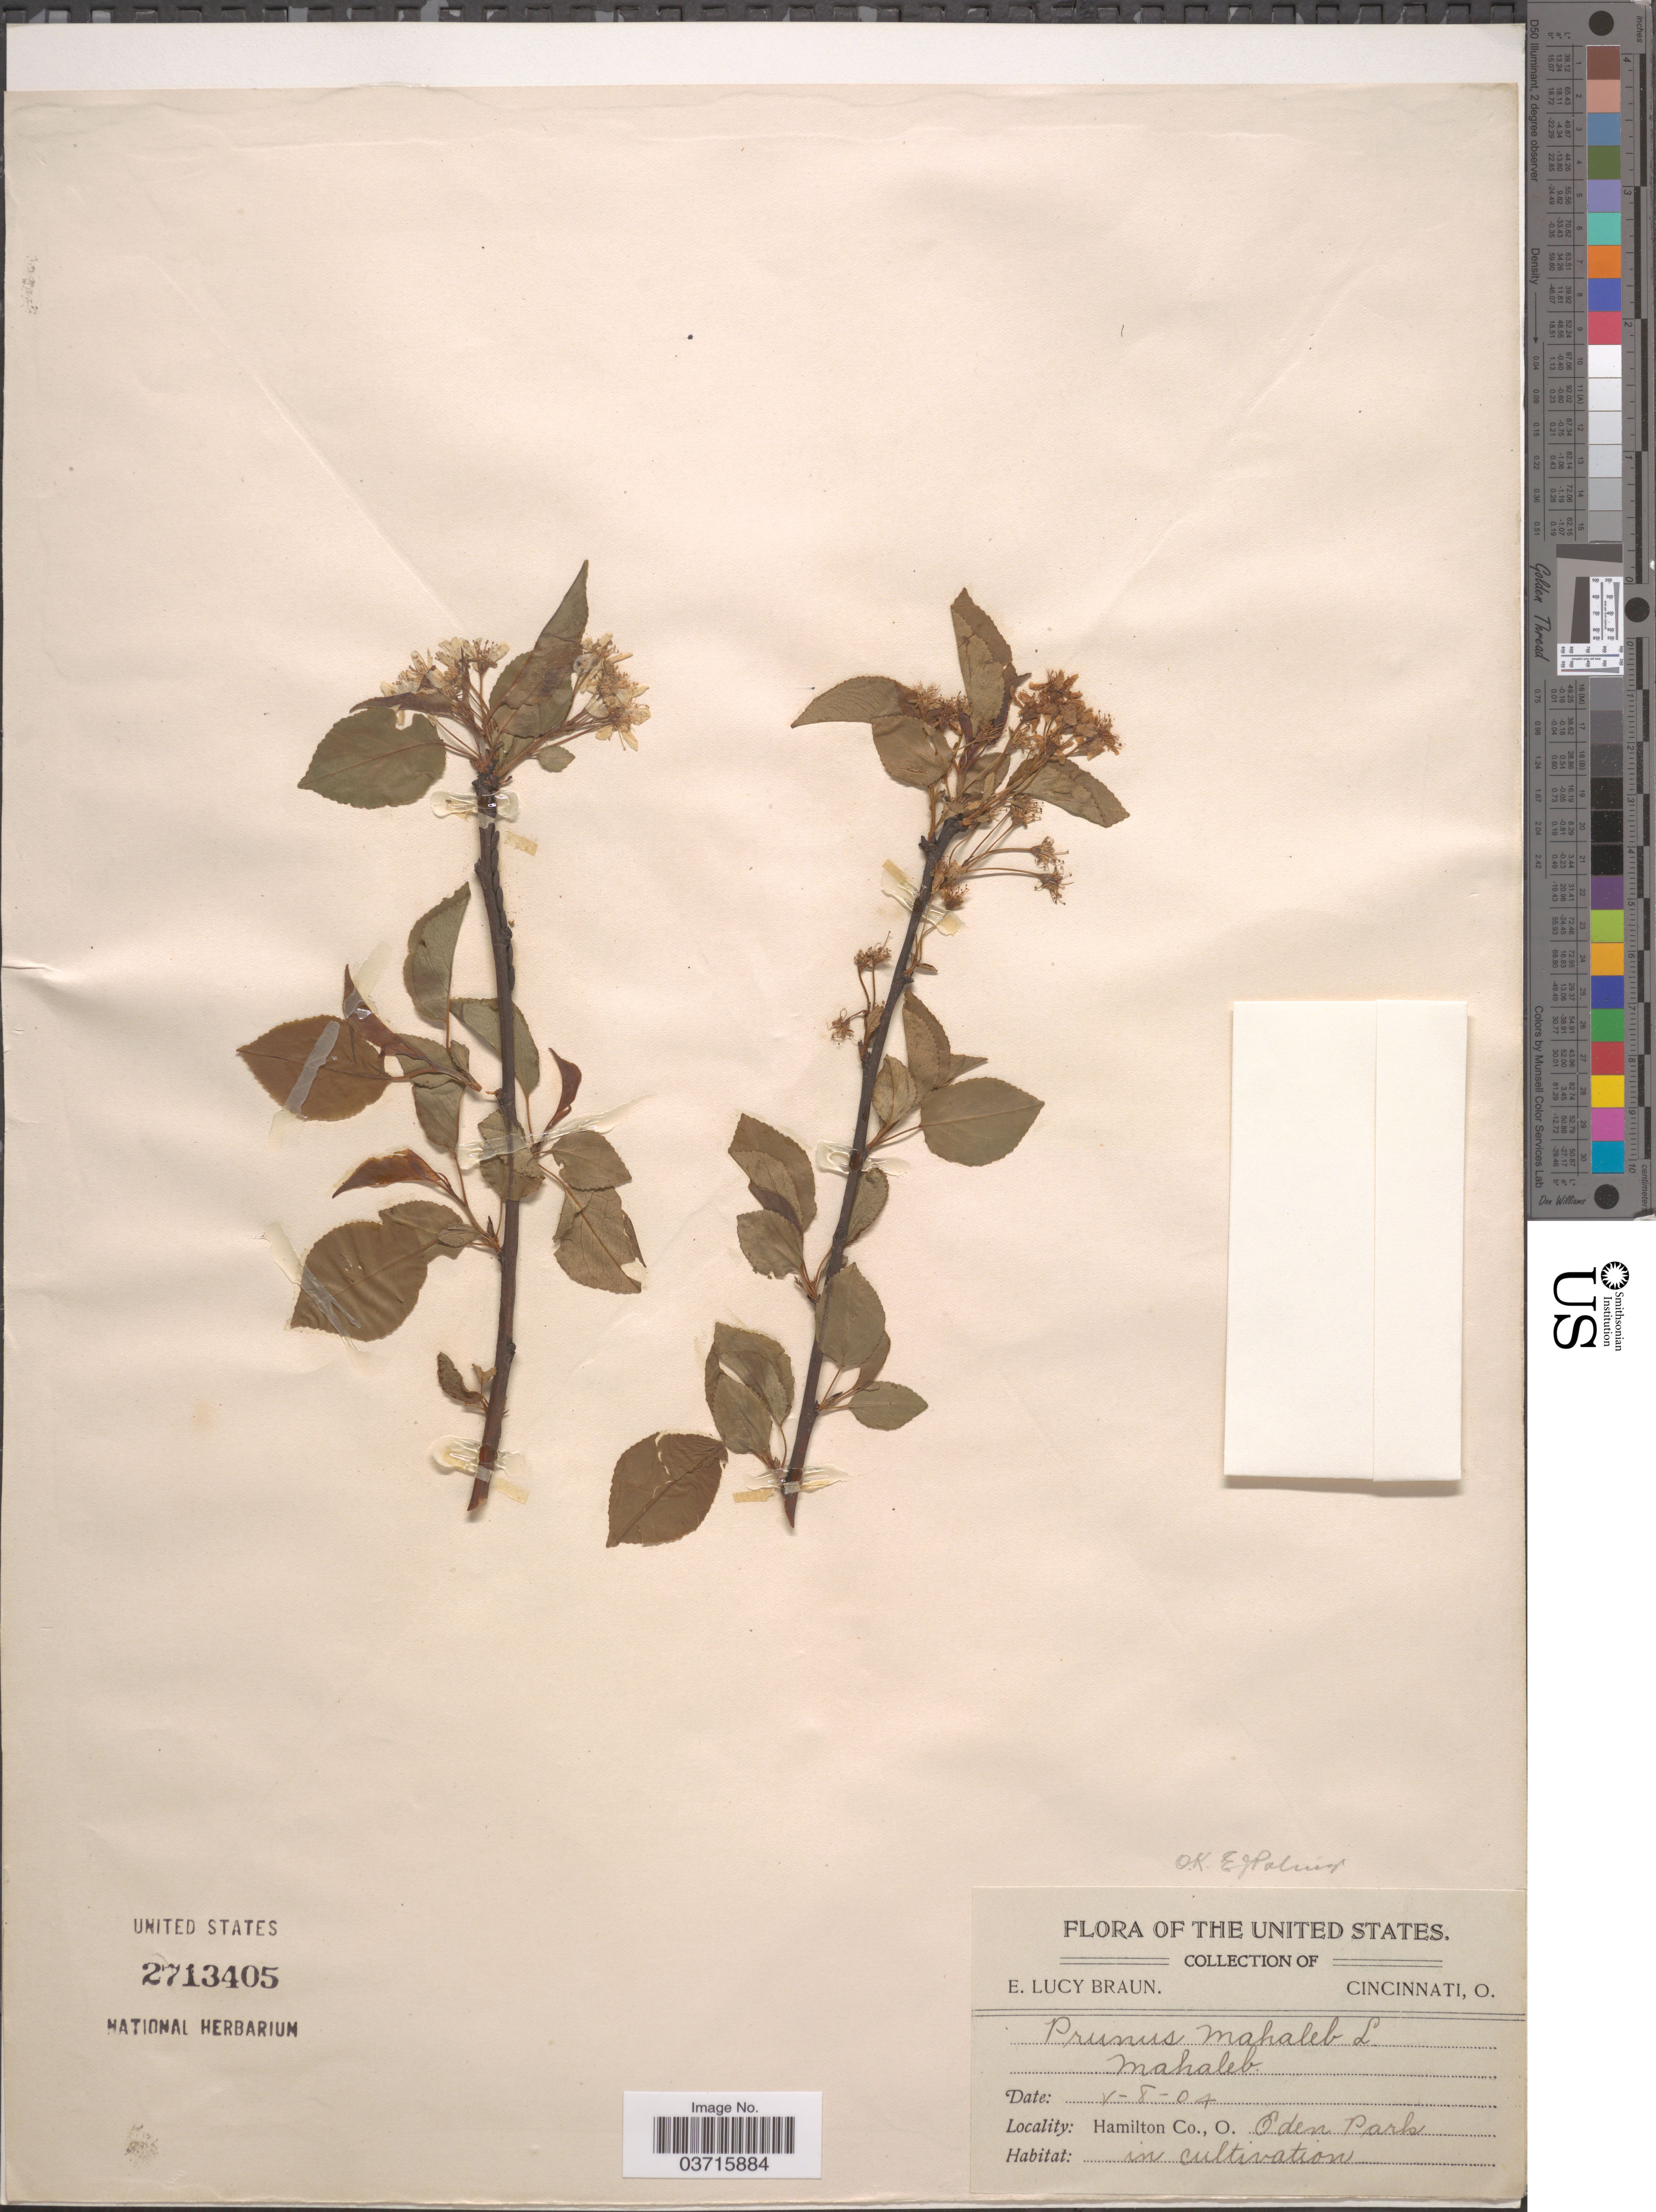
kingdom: Plantae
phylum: Tracheophyta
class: Magnoliopsida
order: Rosales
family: Rosaceae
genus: Prunus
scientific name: Prunus mahaleb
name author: L.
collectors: E. L. Braun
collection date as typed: Transcribed d/m/y: 8/5/4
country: United States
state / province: Ohio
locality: Hamilton Co., Eden Park.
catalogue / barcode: US 2713405